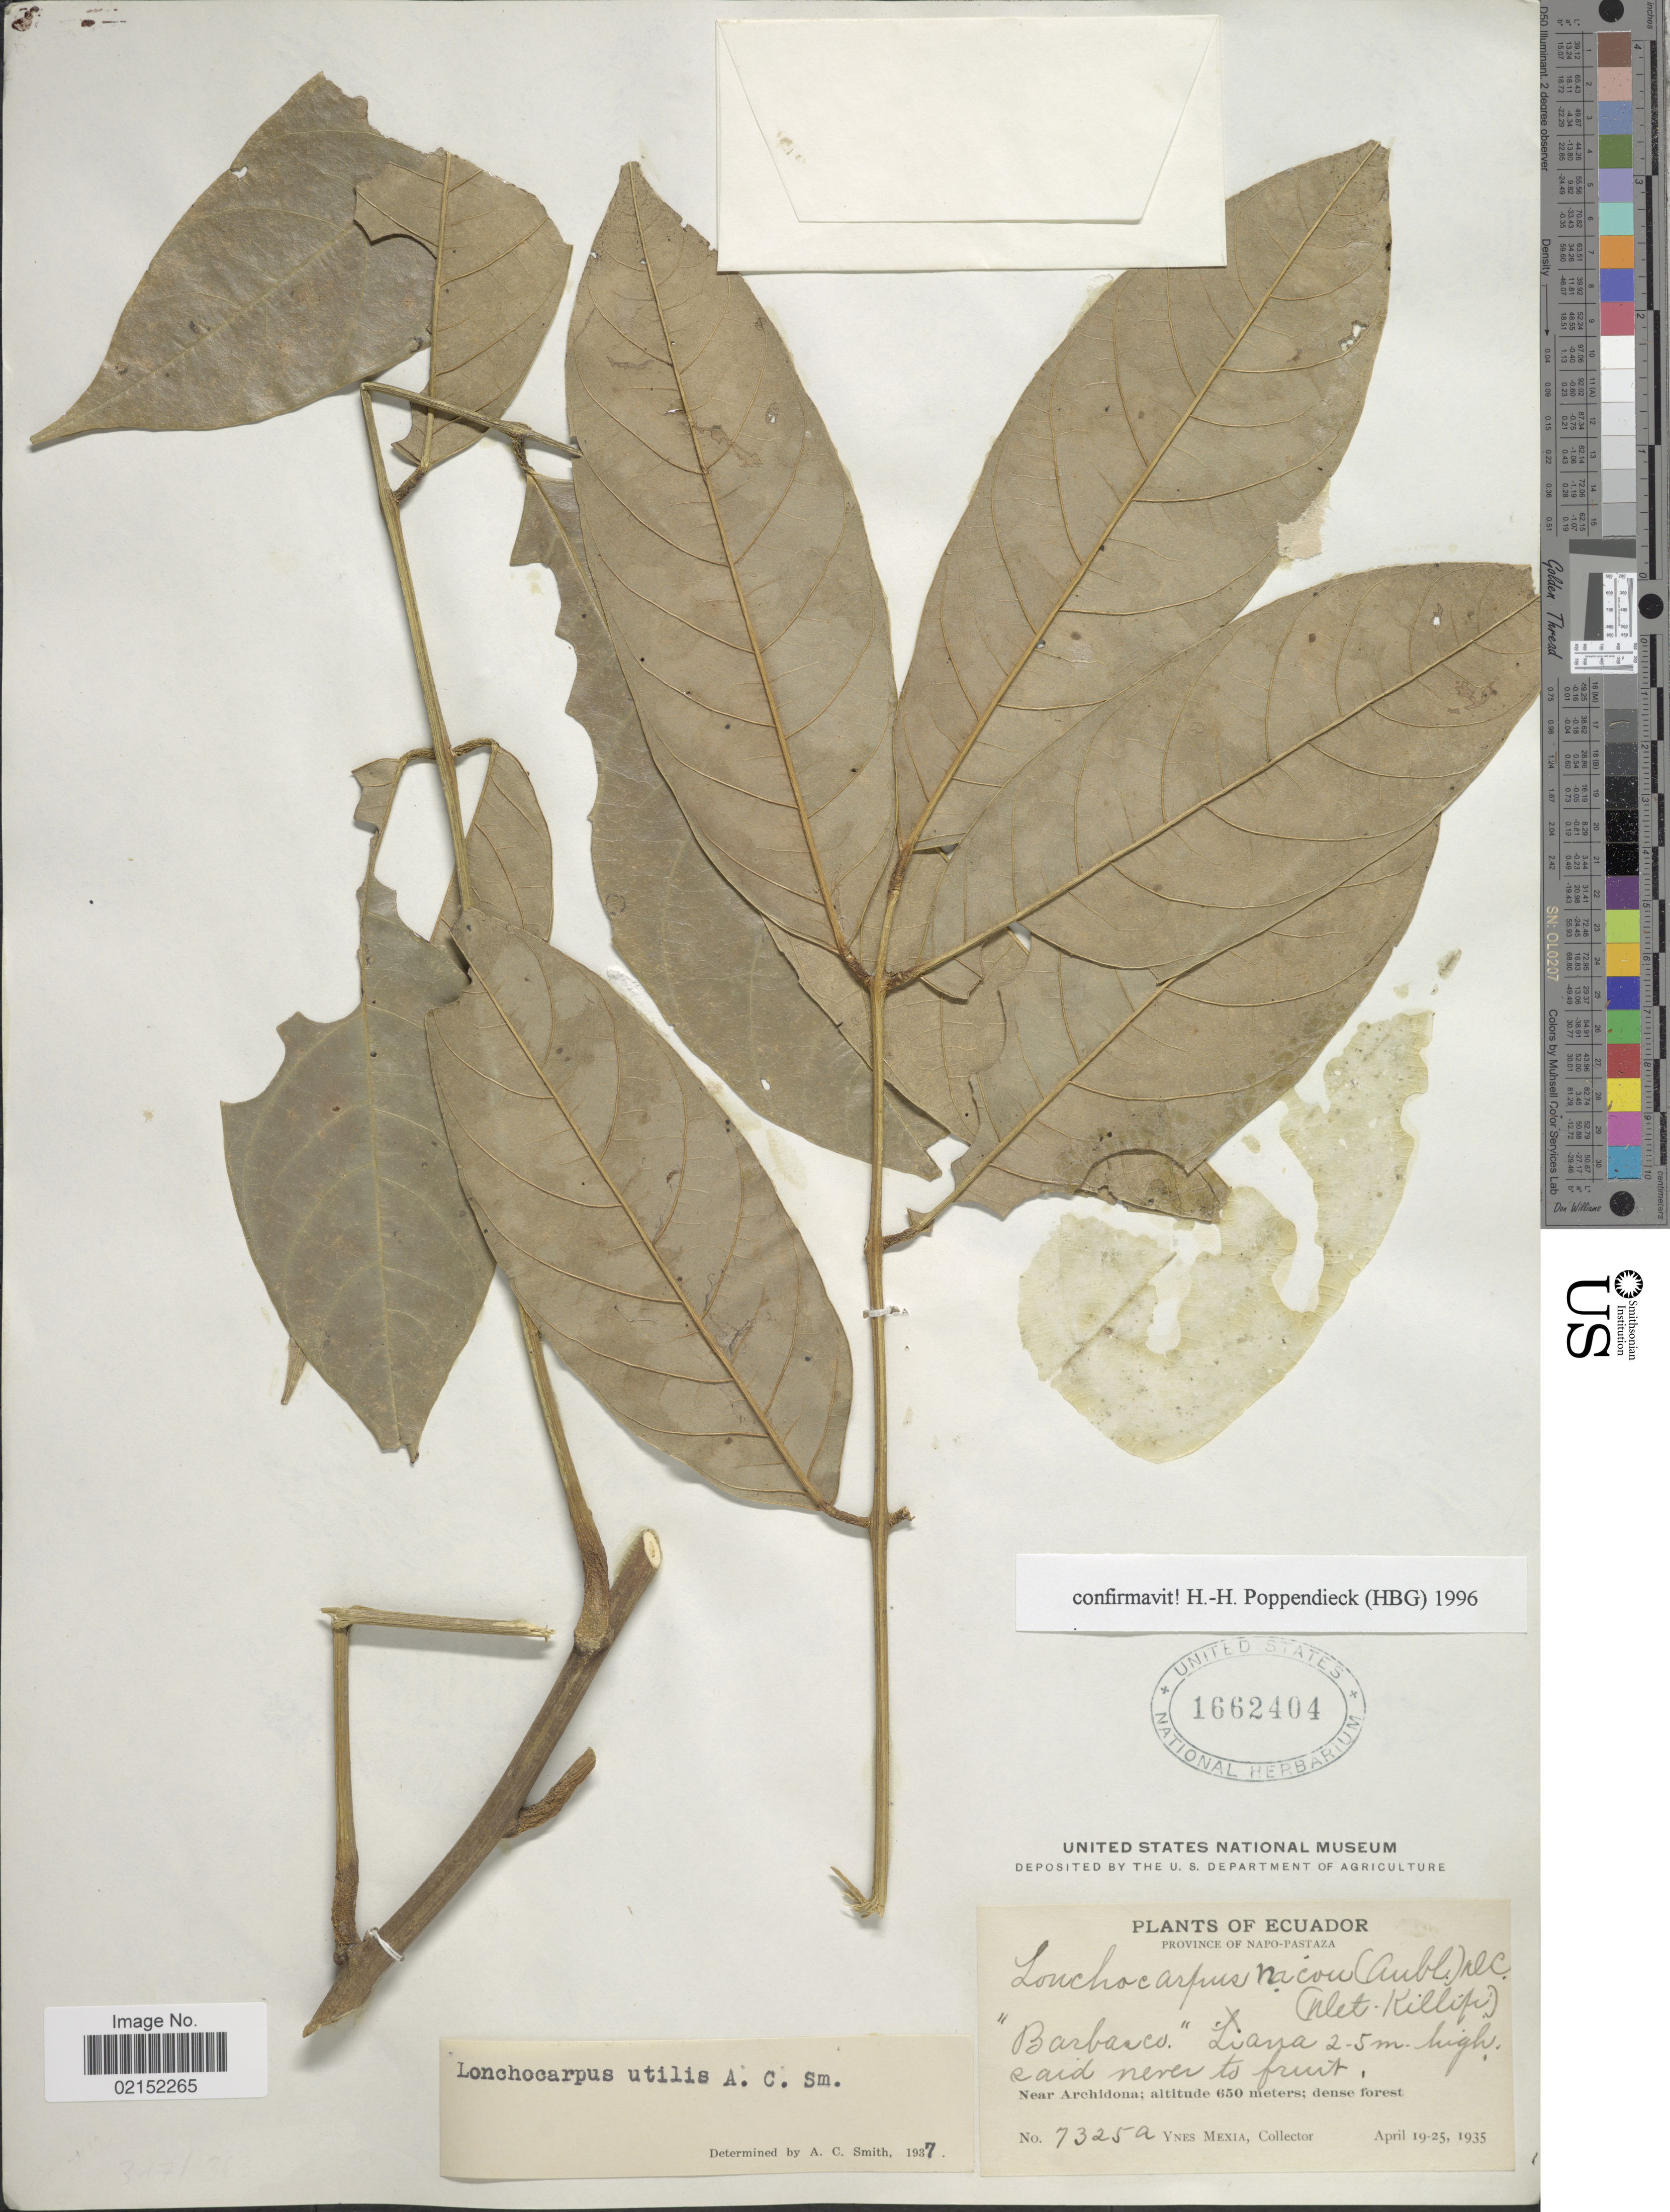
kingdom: Plantae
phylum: Tracheophyta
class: Magnoliopsida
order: Fabales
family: Fabaceae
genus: Lonchocarpus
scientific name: Lonchocarpus nicou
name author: DC.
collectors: Y. Mexia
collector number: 7325a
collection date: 1935-04-19/1935-04-25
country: Ecuador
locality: Near Archidona: Province of Napo-Pastaza.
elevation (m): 650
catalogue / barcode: US 1662404